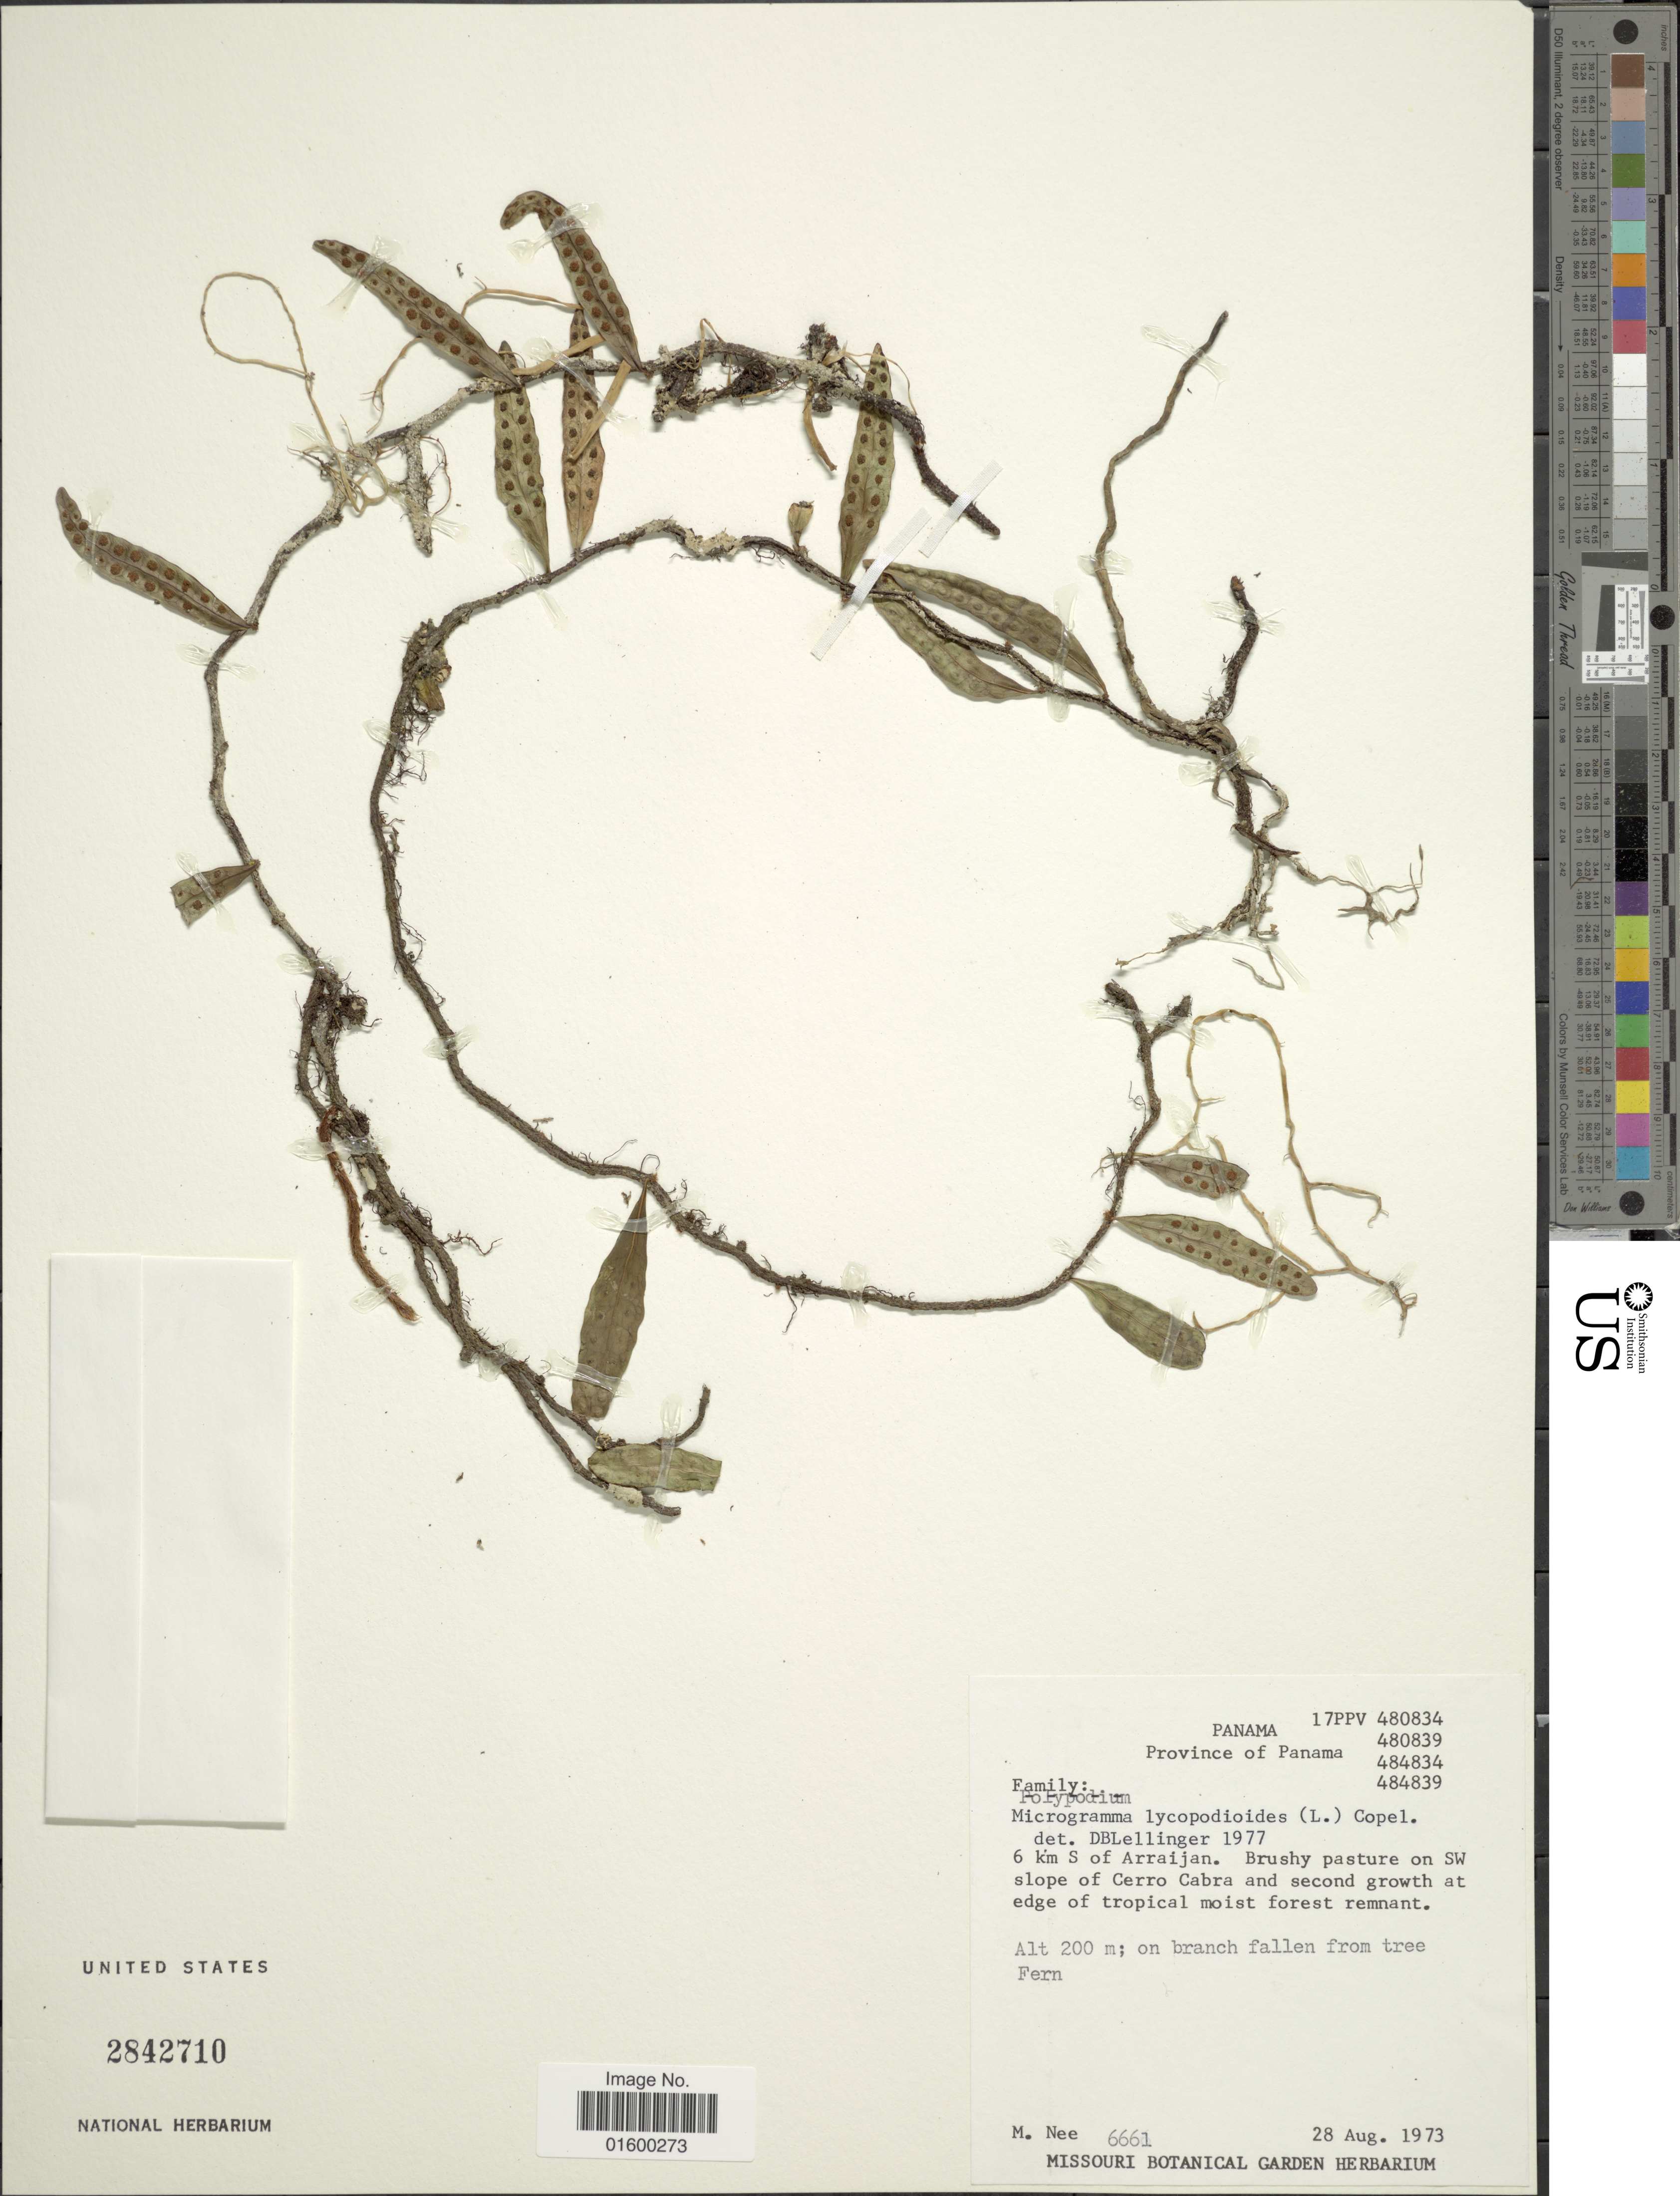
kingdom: Plantae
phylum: Tracheophyta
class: Polypodiopsida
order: Polypodiales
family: Polypodiaceae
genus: Microgramma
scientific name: Microgramma lycopodioides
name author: (L.) Copel.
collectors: M. Nee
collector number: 6661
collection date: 1973-08-28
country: Panama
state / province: Panamá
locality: Province of Panama, 6 km S of Arraijan, on SW slope of Cerro Cabra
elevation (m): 200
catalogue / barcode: US 2842710